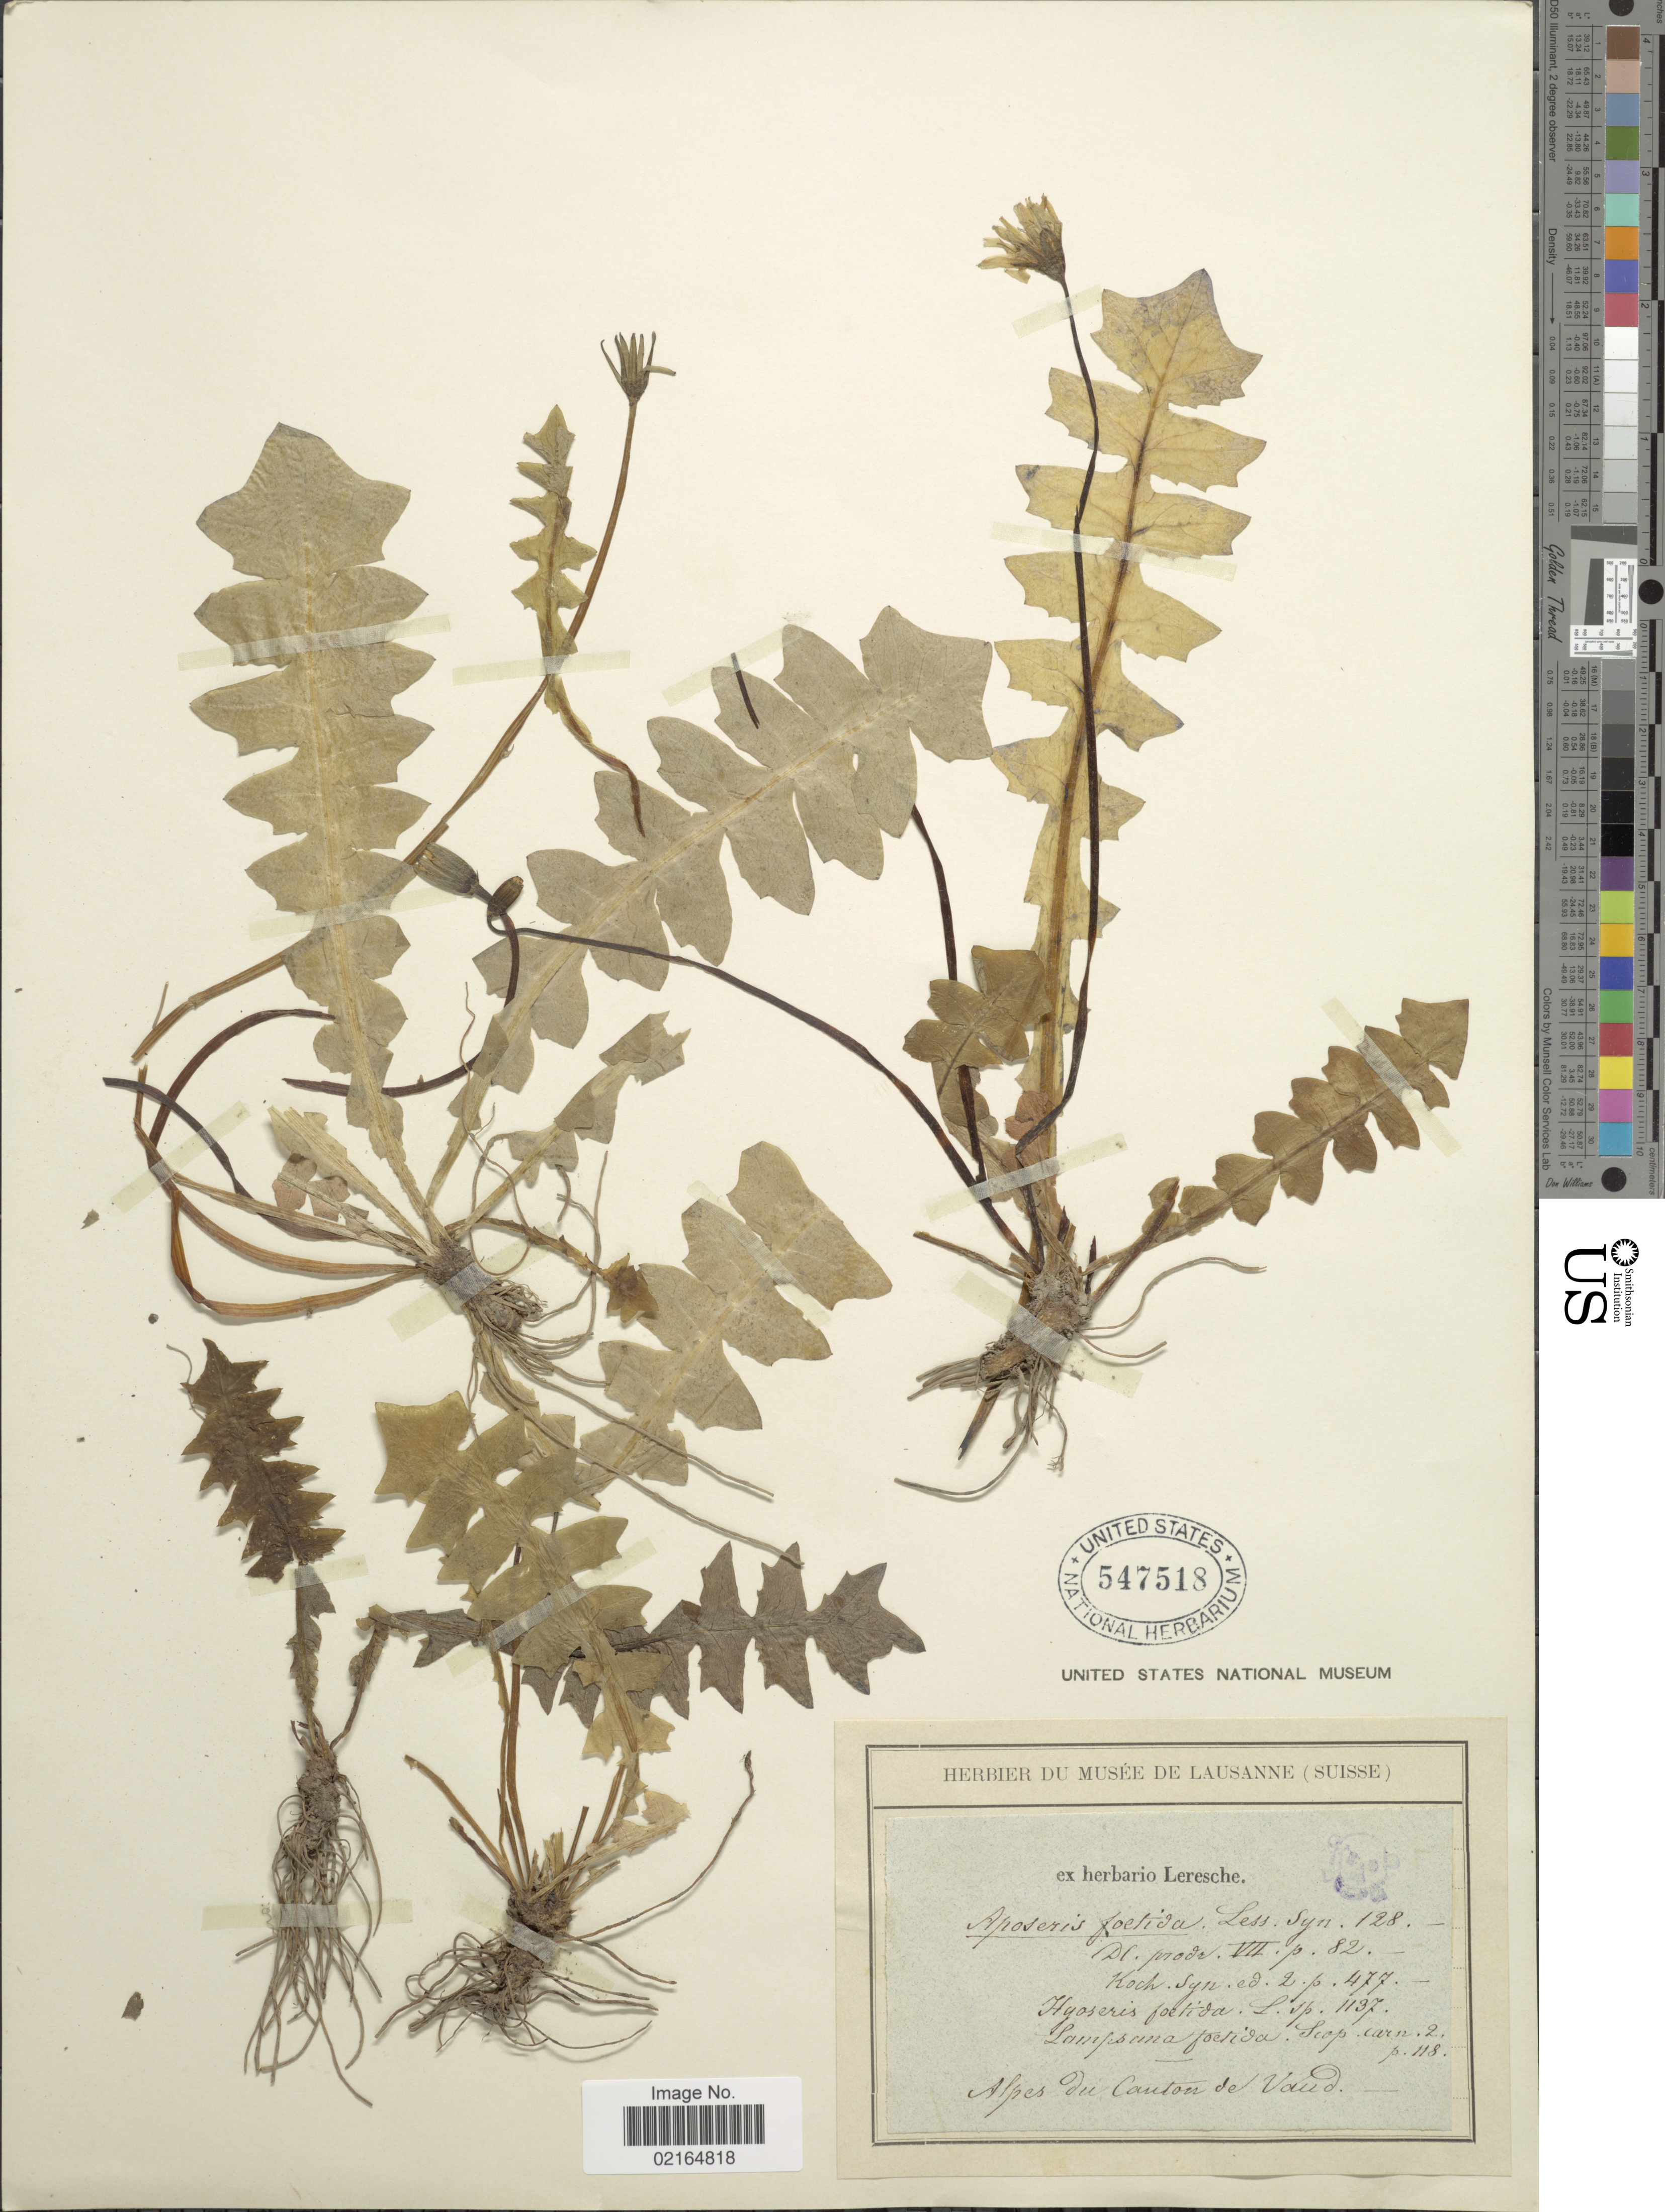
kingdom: Plantae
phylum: Tracheophyta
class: Magnoliopsida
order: Asterales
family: Asteraceae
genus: Aposeris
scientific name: Aposeris foetida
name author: (L.) Less.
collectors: ex herb. Leresche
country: Switzerland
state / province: Vaud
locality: Alpes du Canton de Vaud.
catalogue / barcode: US 547518